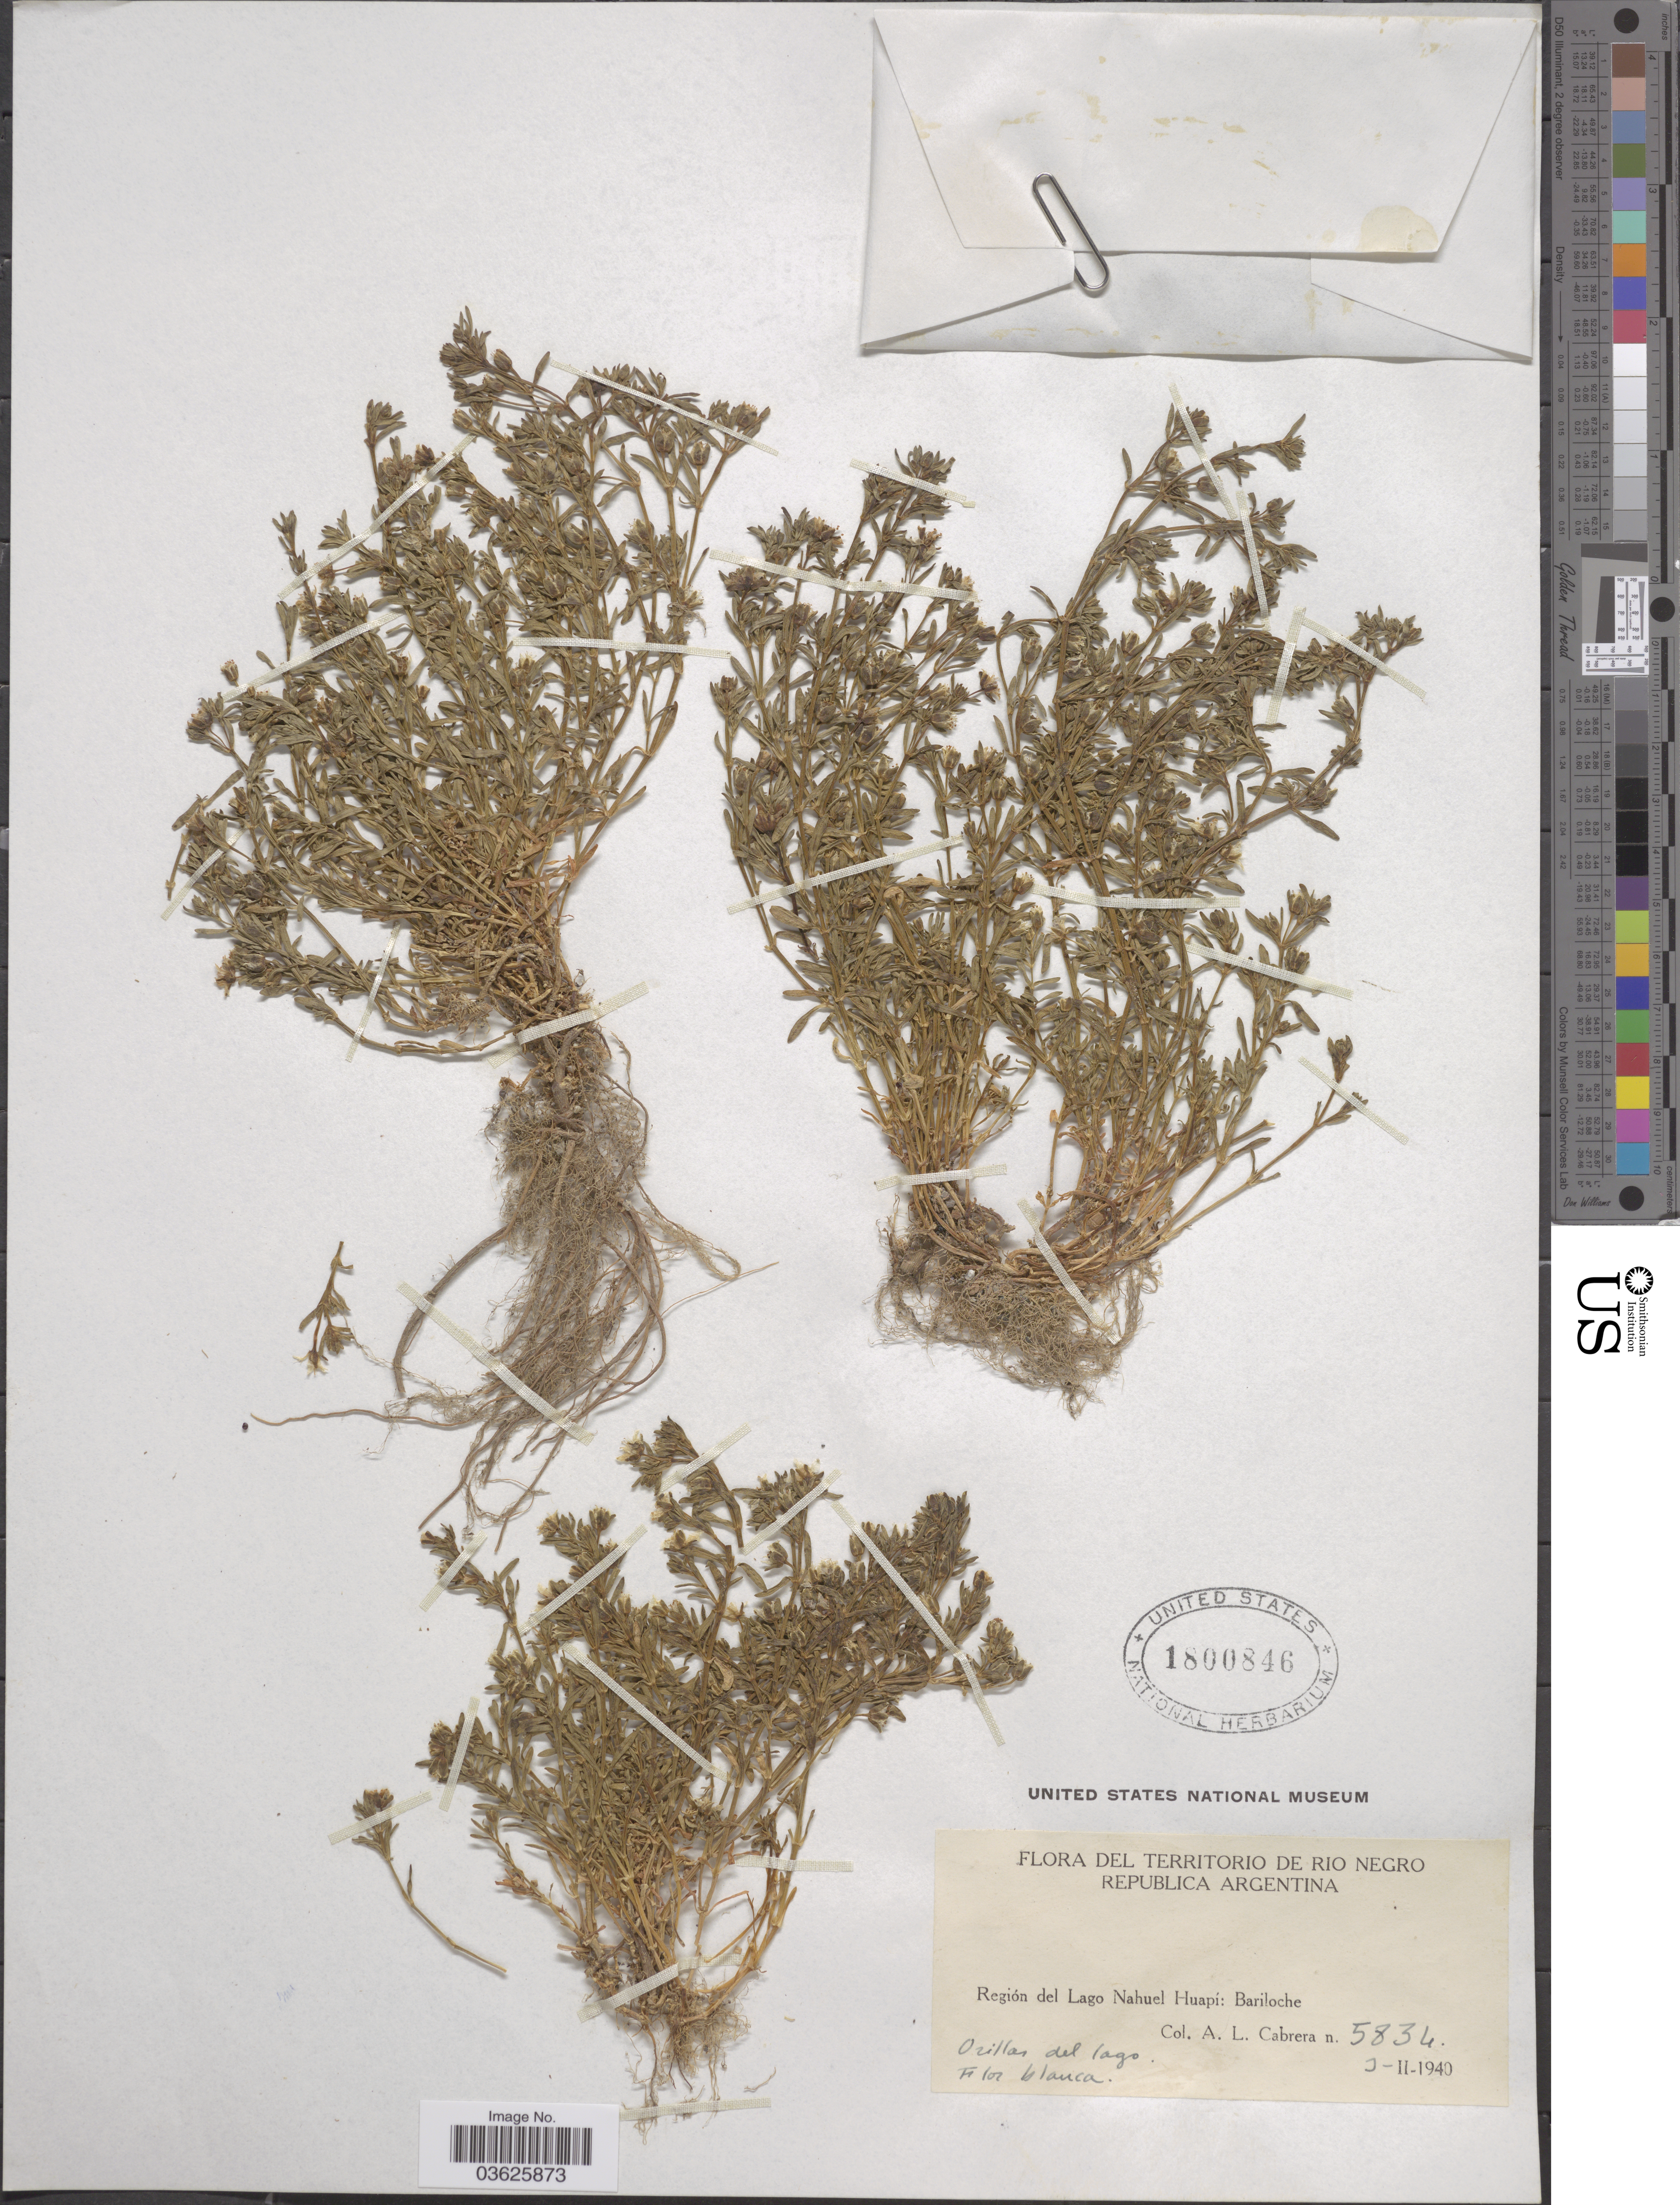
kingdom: Plantae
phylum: Tracheophyta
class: Magnoliopsida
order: Caryophyllales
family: Caryophyllaceae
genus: Spergularia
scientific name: Spergularia marina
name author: (L.) Griseb.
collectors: A. L. Cabrera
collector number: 5834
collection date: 1940-02-03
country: Argentina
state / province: Rio Negro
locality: Región del Lago Nahuel Huapí: Bariloche.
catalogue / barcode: US 1800846